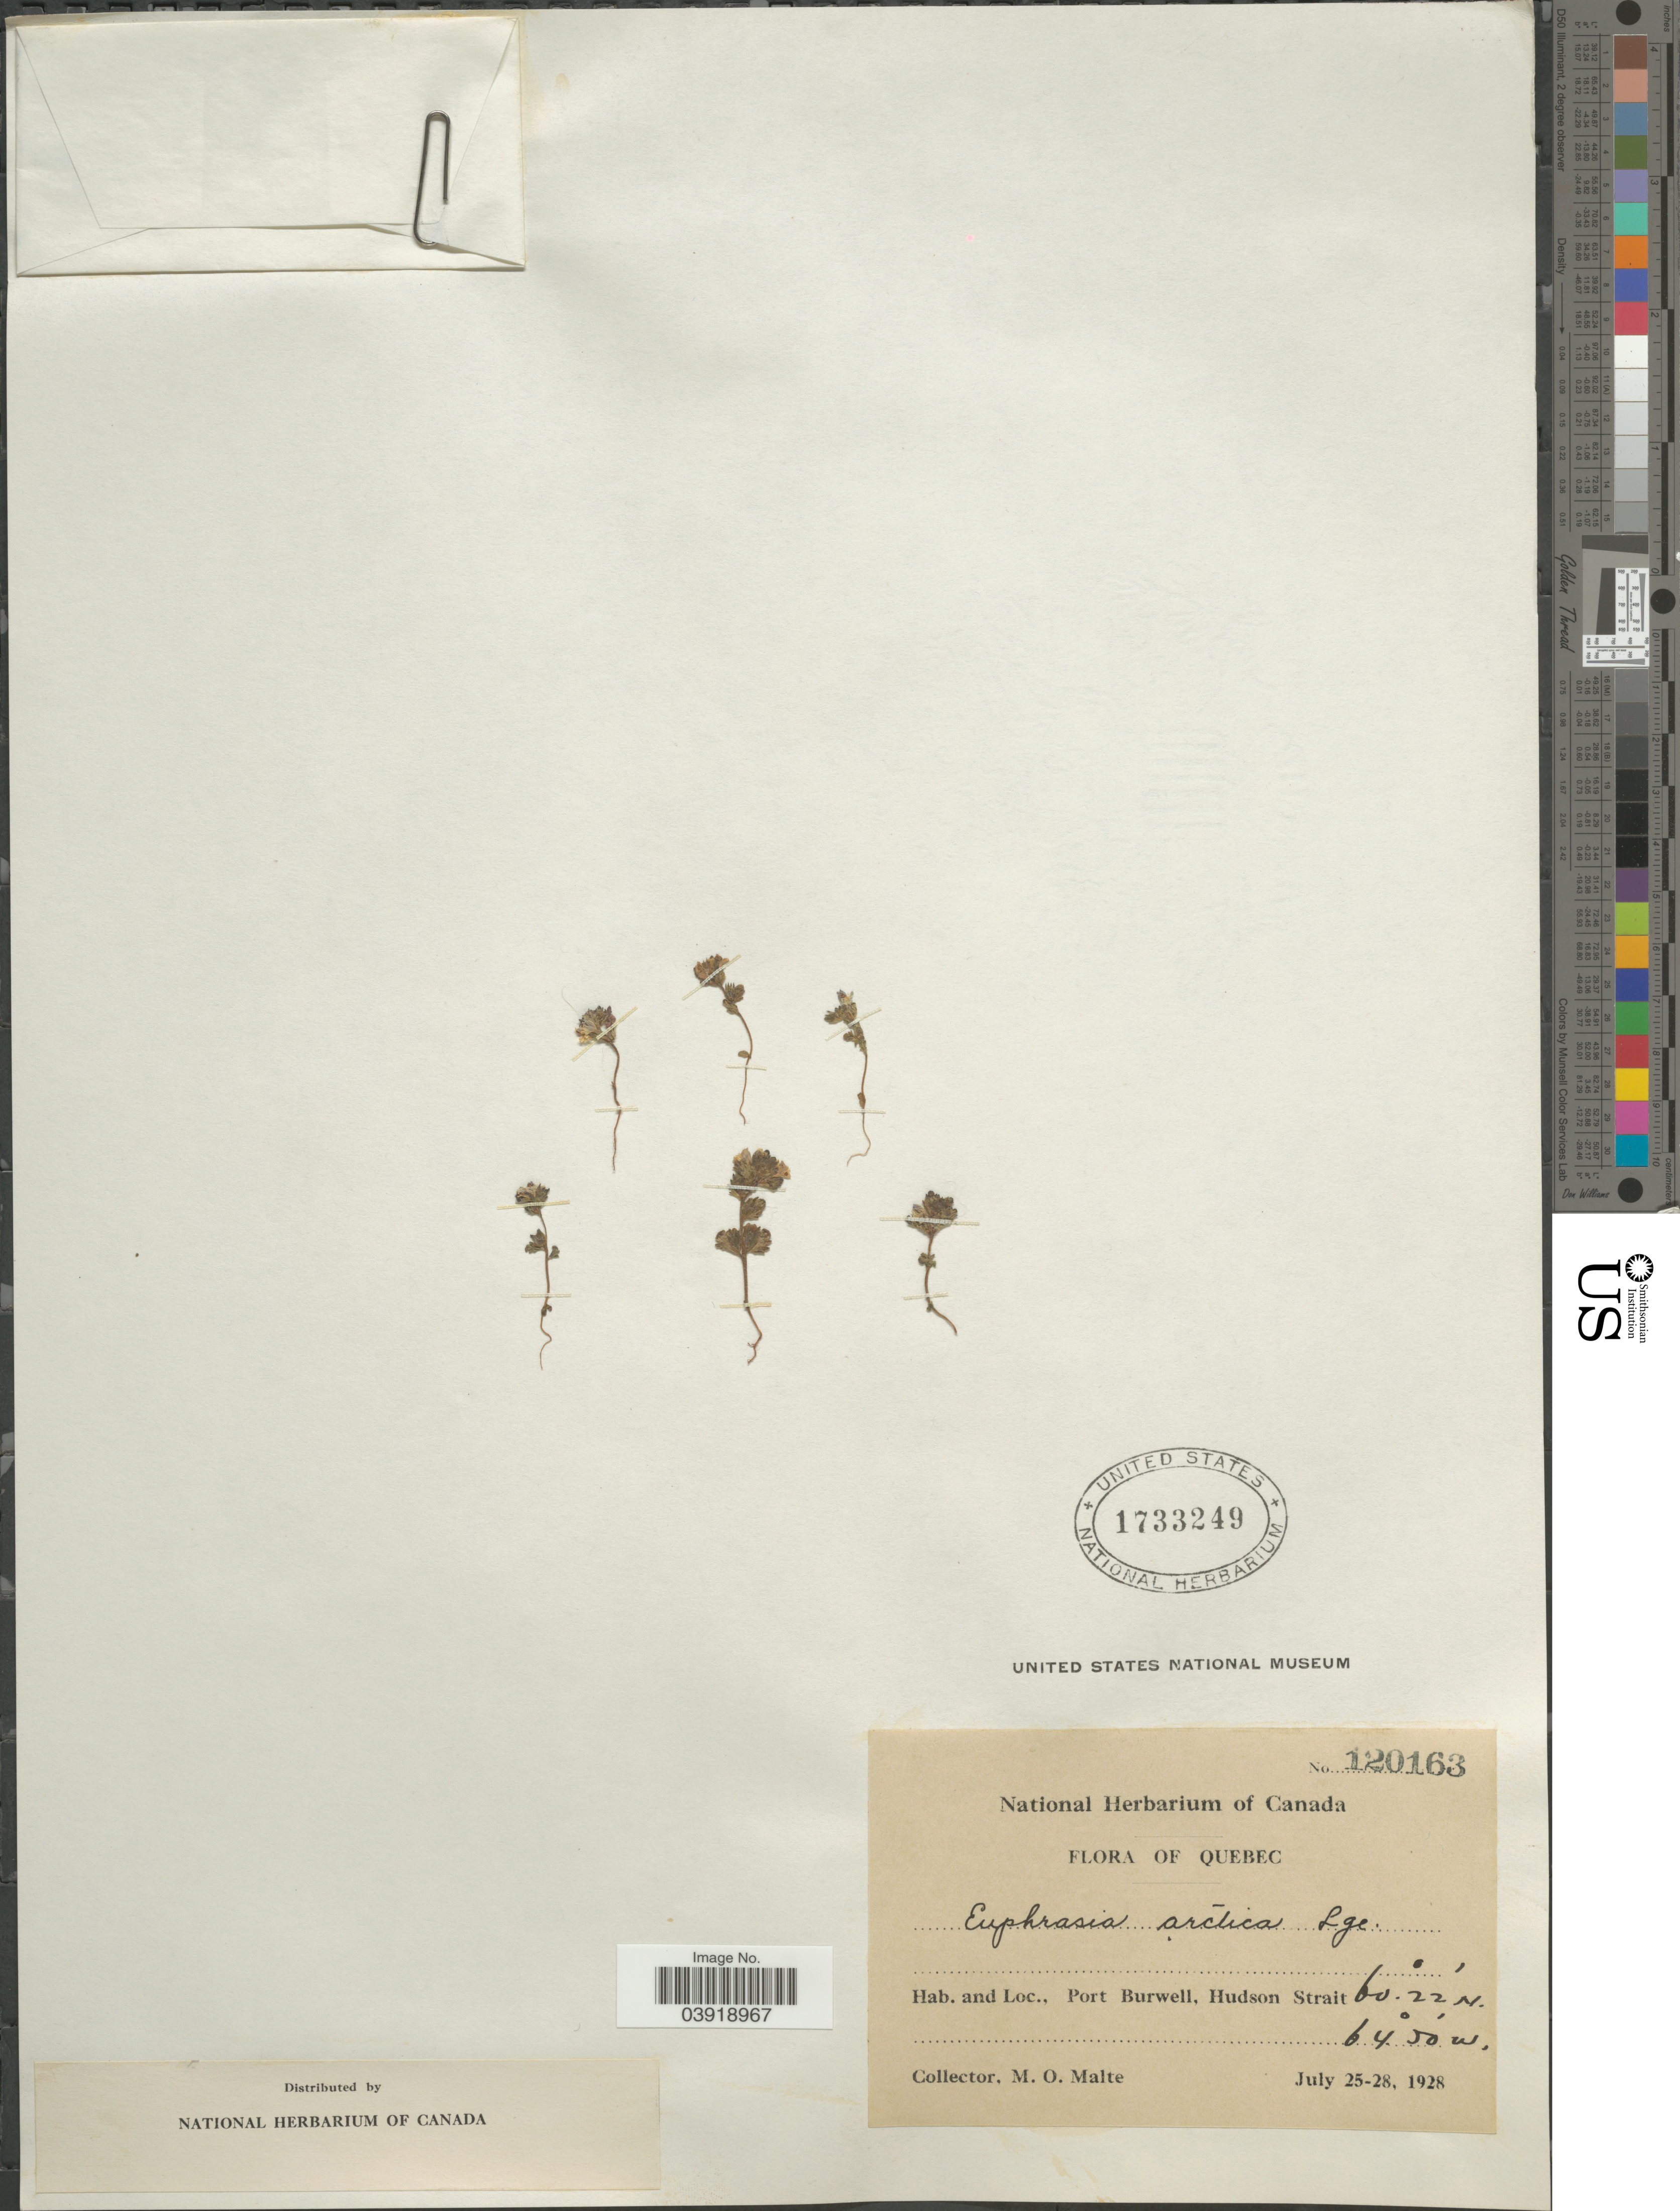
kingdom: Plantae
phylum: Tracheophyta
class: Magnoliopsida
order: Lamiales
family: Orobanchaceae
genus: Euphrasia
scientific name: Euphrasia arctica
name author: Lange ex Rostrup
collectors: M. O. Malte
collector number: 120163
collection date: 1928-07-25/1928-07-28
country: Canada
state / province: Quebec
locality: Port Burwell, Hudson Strait.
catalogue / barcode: US 1733249